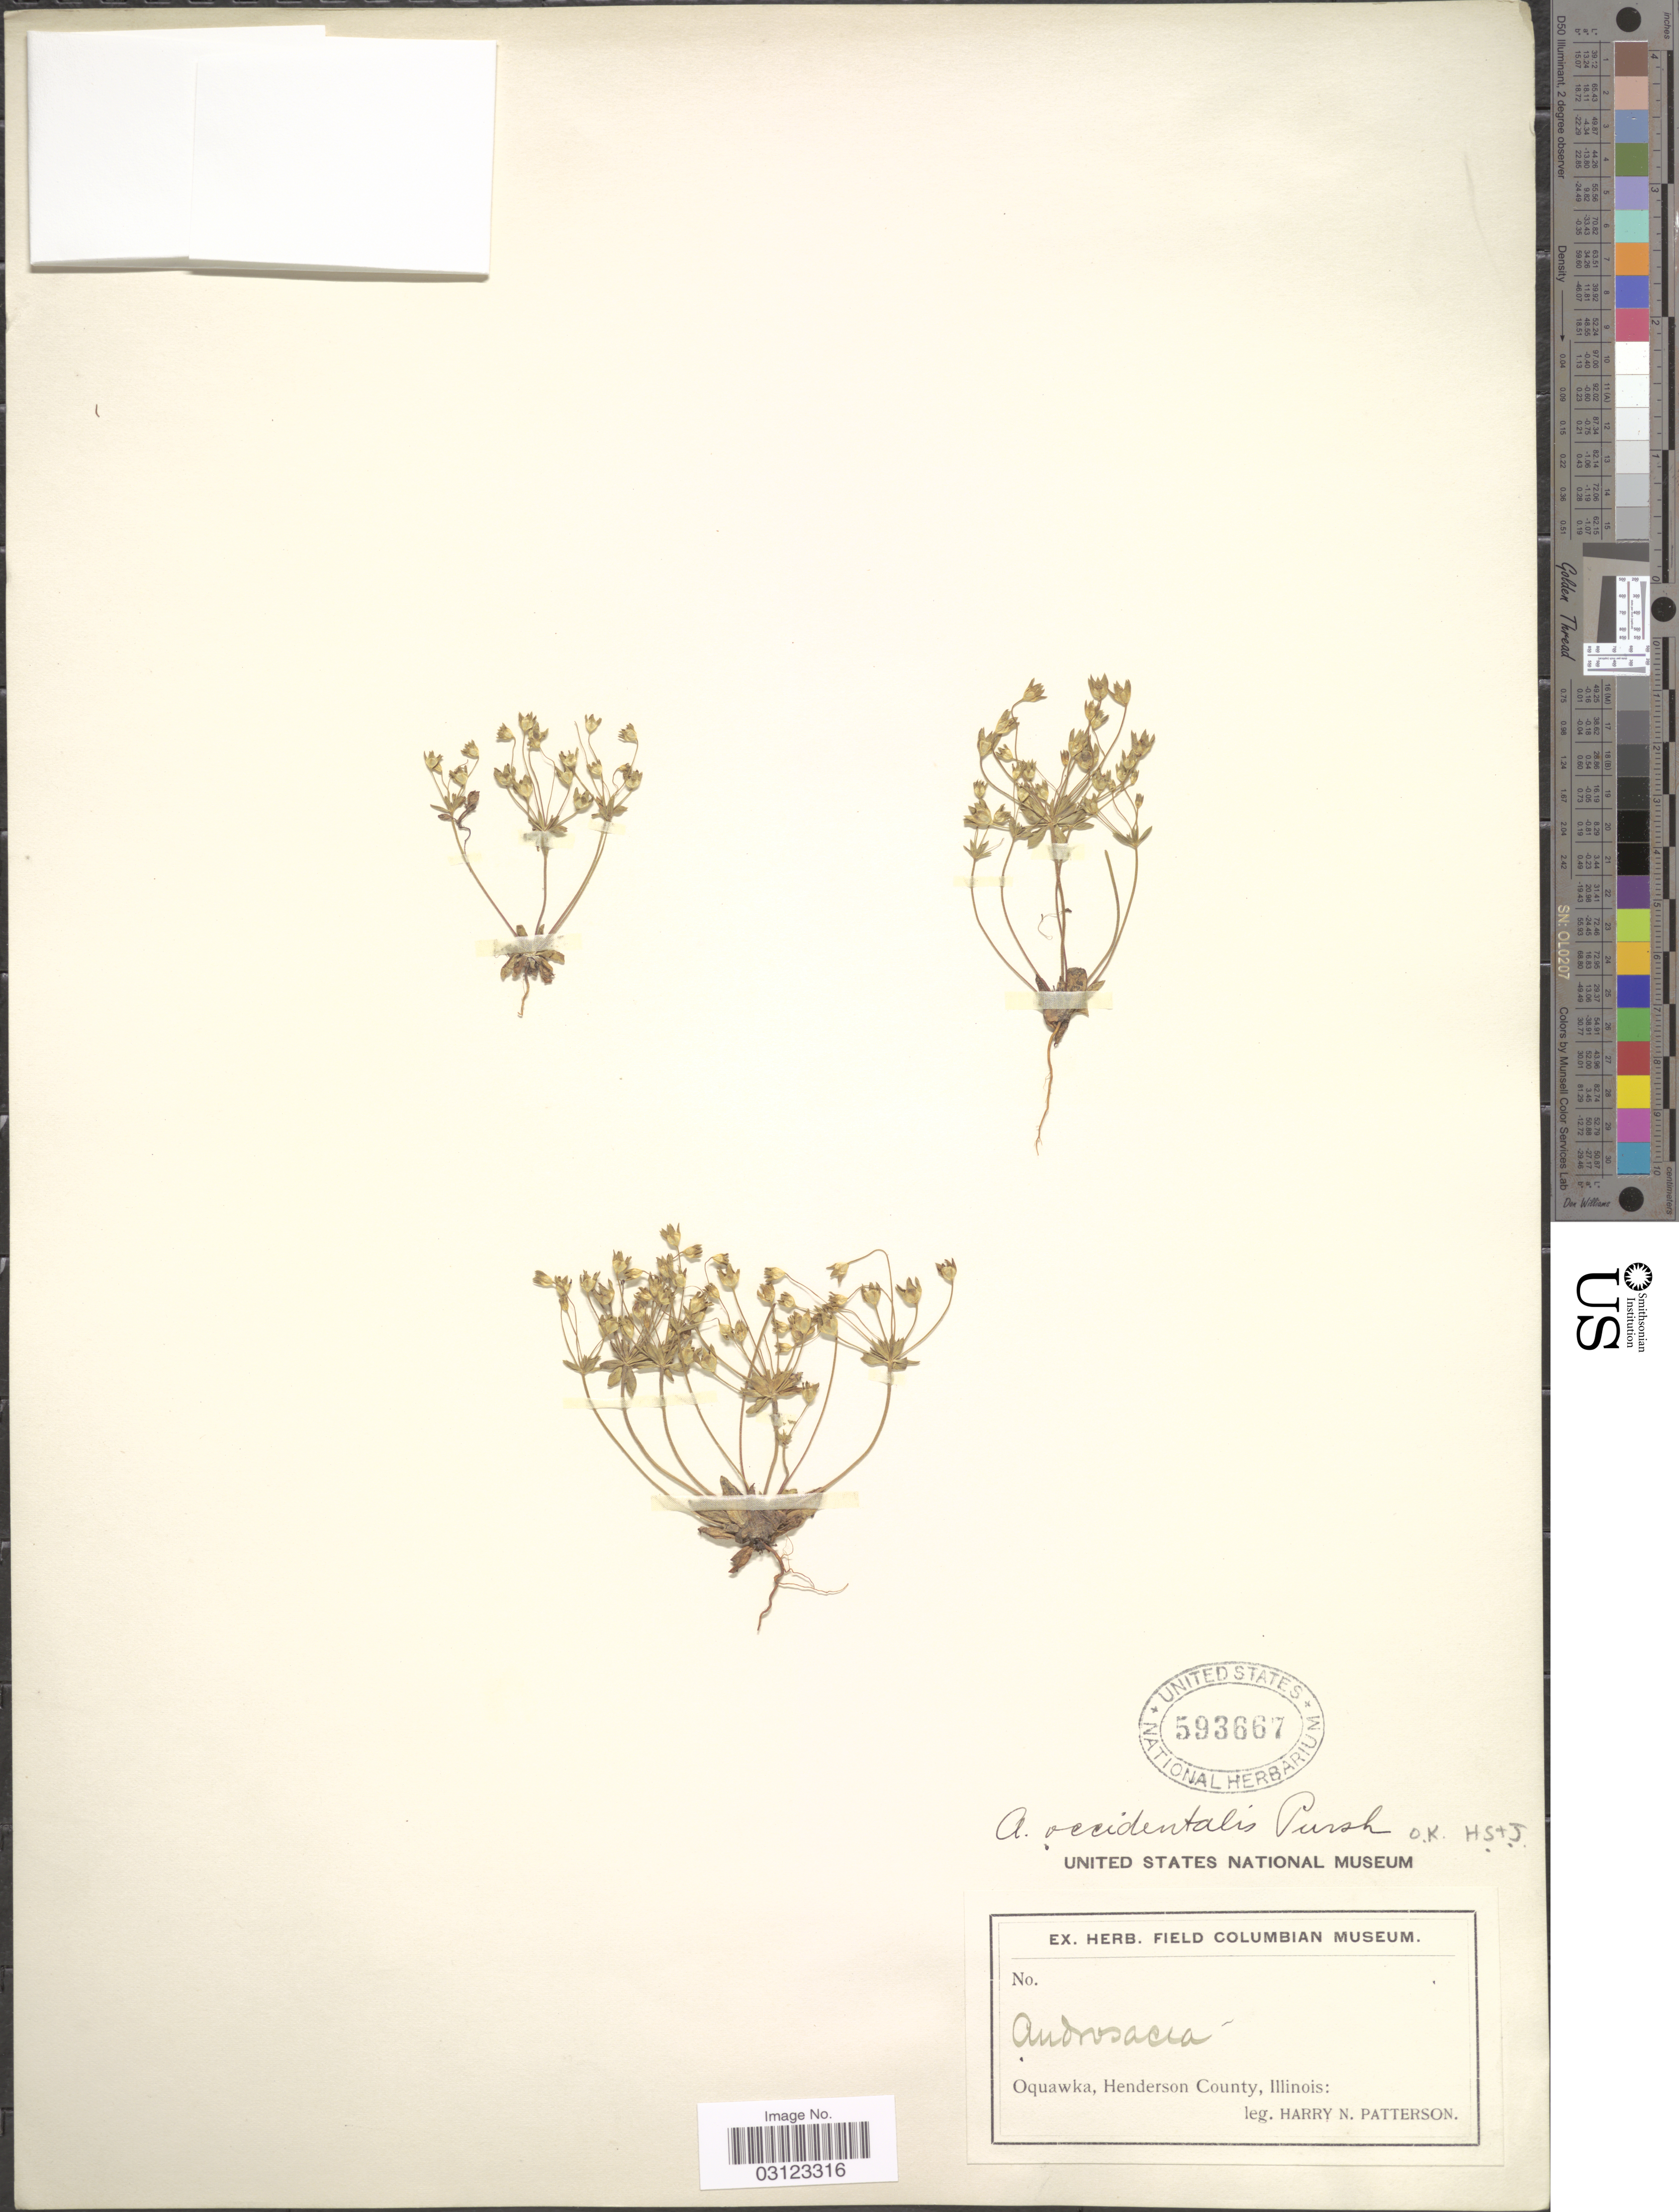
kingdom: Plantae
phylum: Tracheophyta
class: Magnoliopsida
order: Ericales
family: Primulaceae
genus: Androsace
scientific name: Androsace occidentalis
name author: (Pursh) Pursh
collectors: H. N. Patterson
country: United States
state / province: Illinois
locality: Oquawka, Henderson County.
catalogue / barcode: US 593667